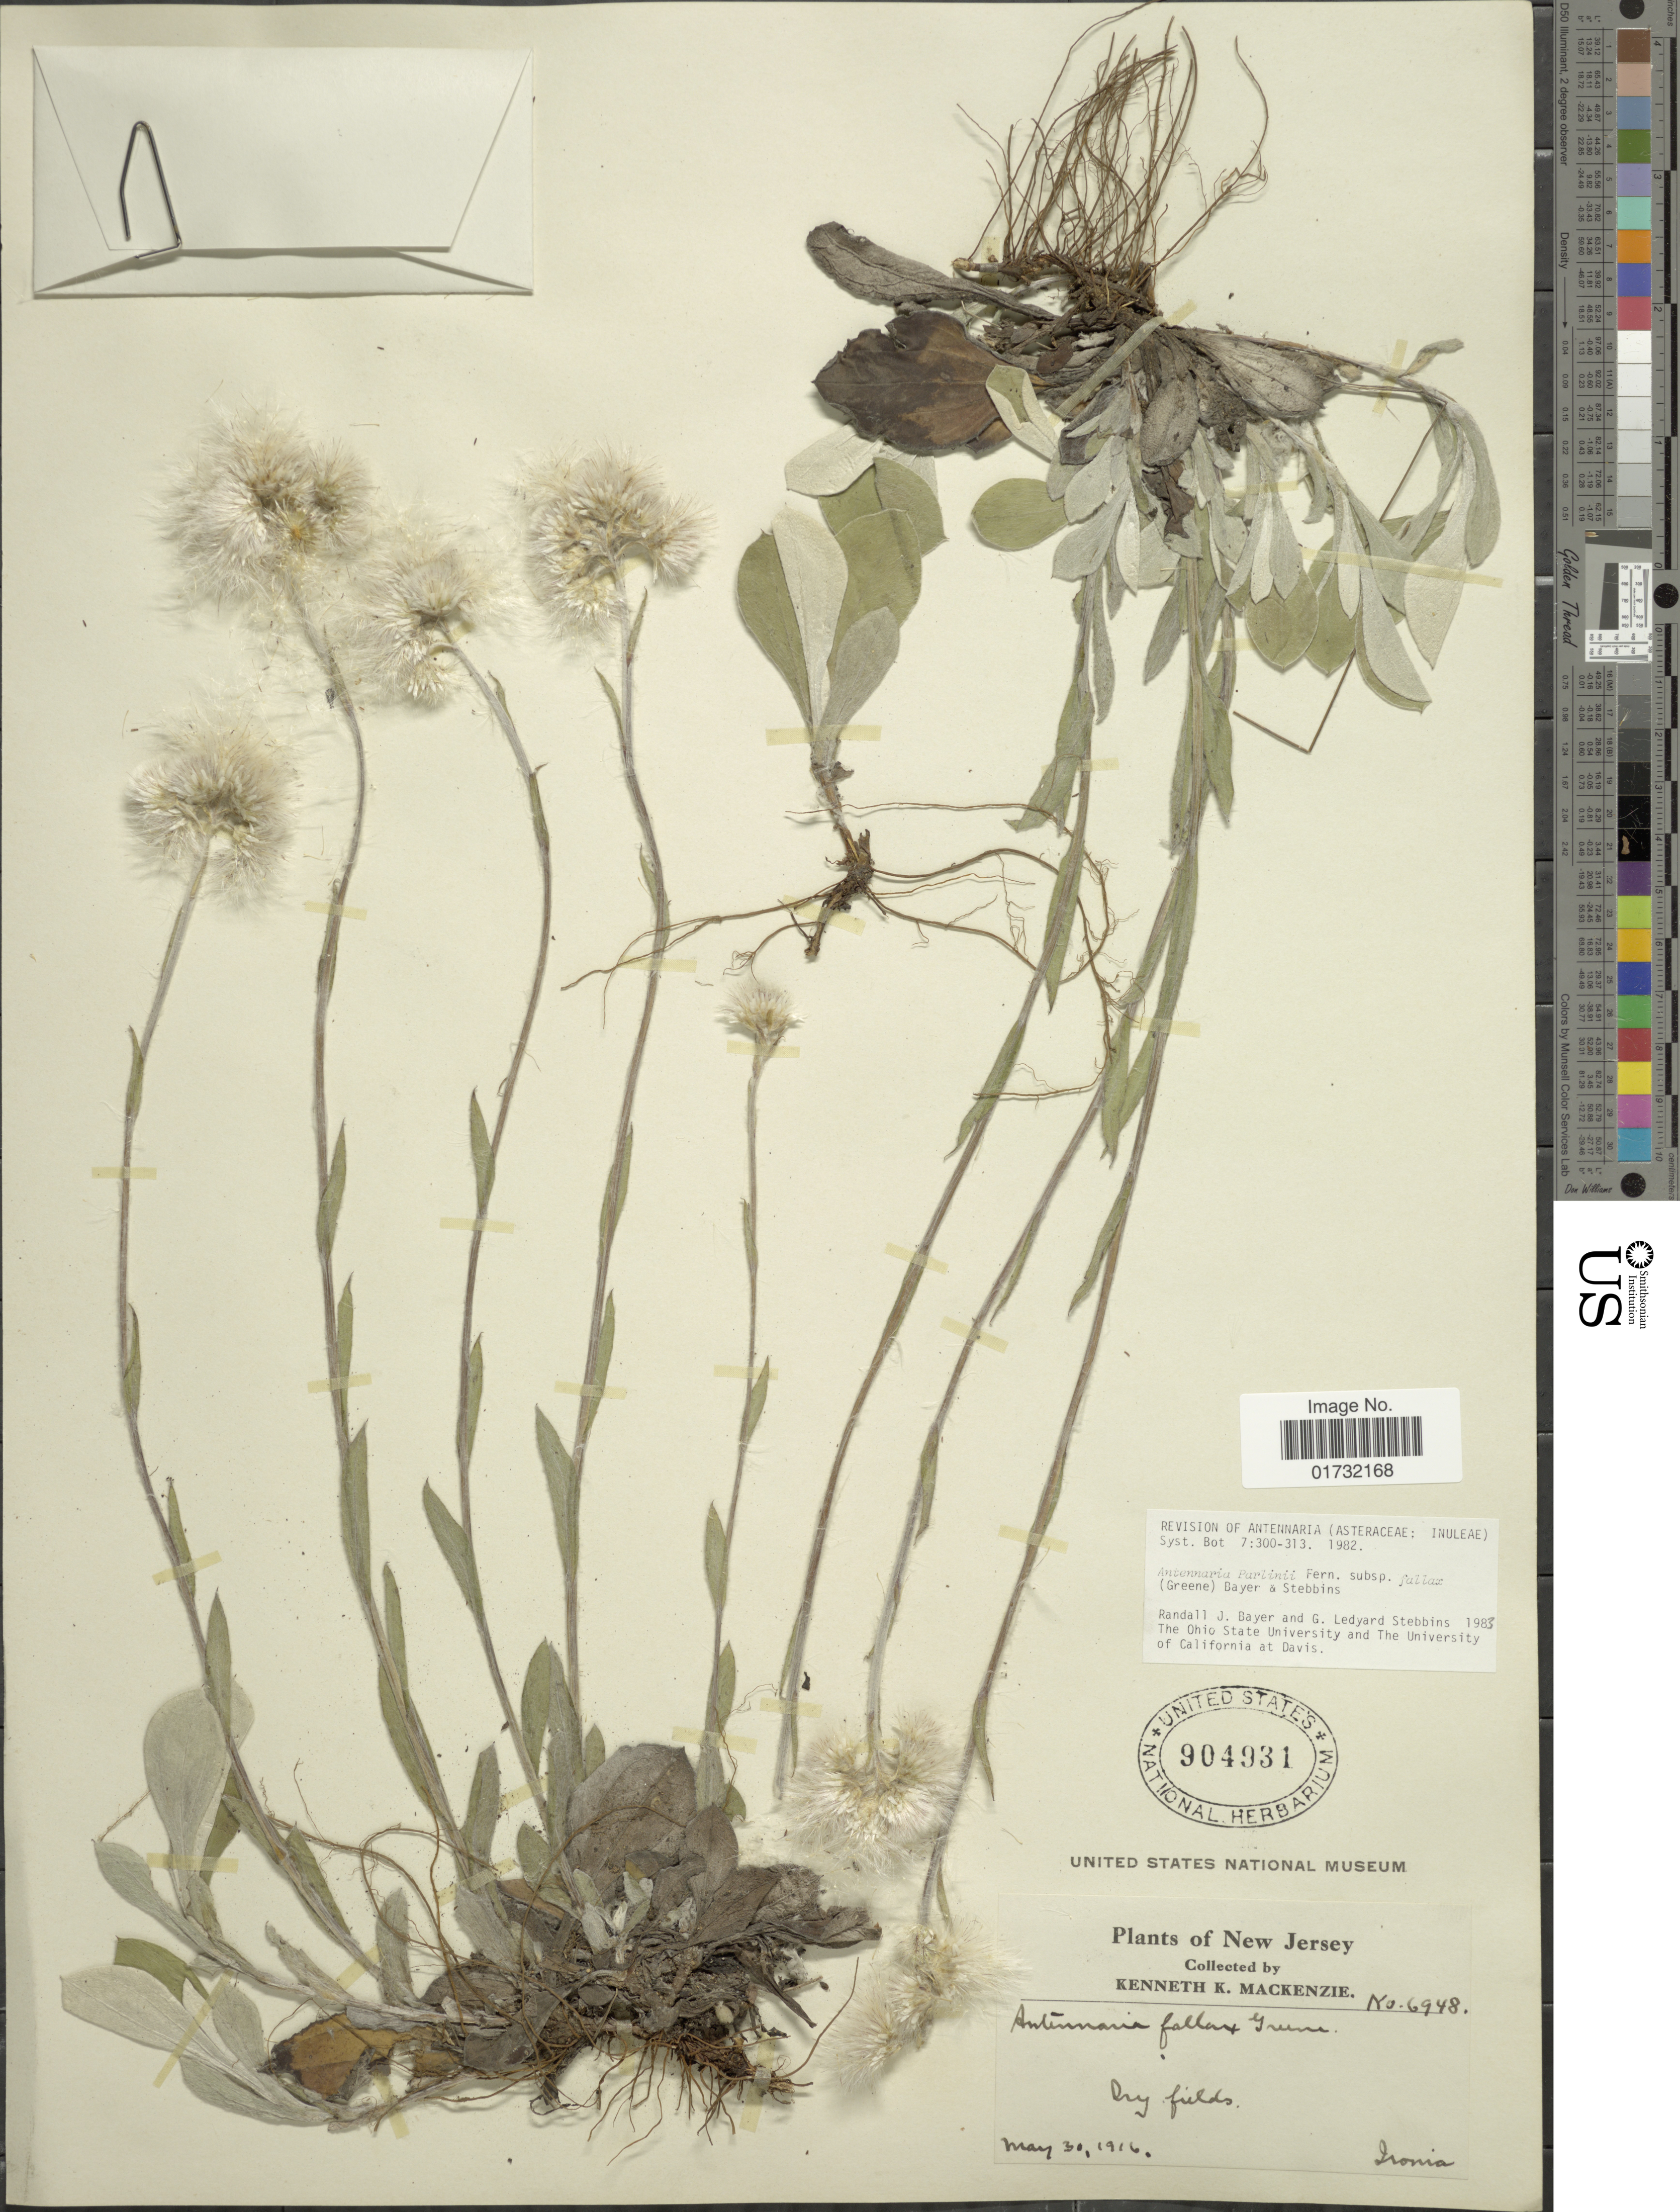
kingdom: Plantae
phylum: Tracheophyta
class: Magnoliopsida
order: Asterales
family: Asteraceae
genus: Antennaria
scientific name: Antennaria parlinii subsp. fallax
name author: (Greene) R.J. Bayer & Stebbins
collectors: K. K. Mackenzie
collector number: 6948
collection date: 1916-05-30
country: United States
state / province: New Jersey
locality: Ironia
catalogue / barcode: US 904931